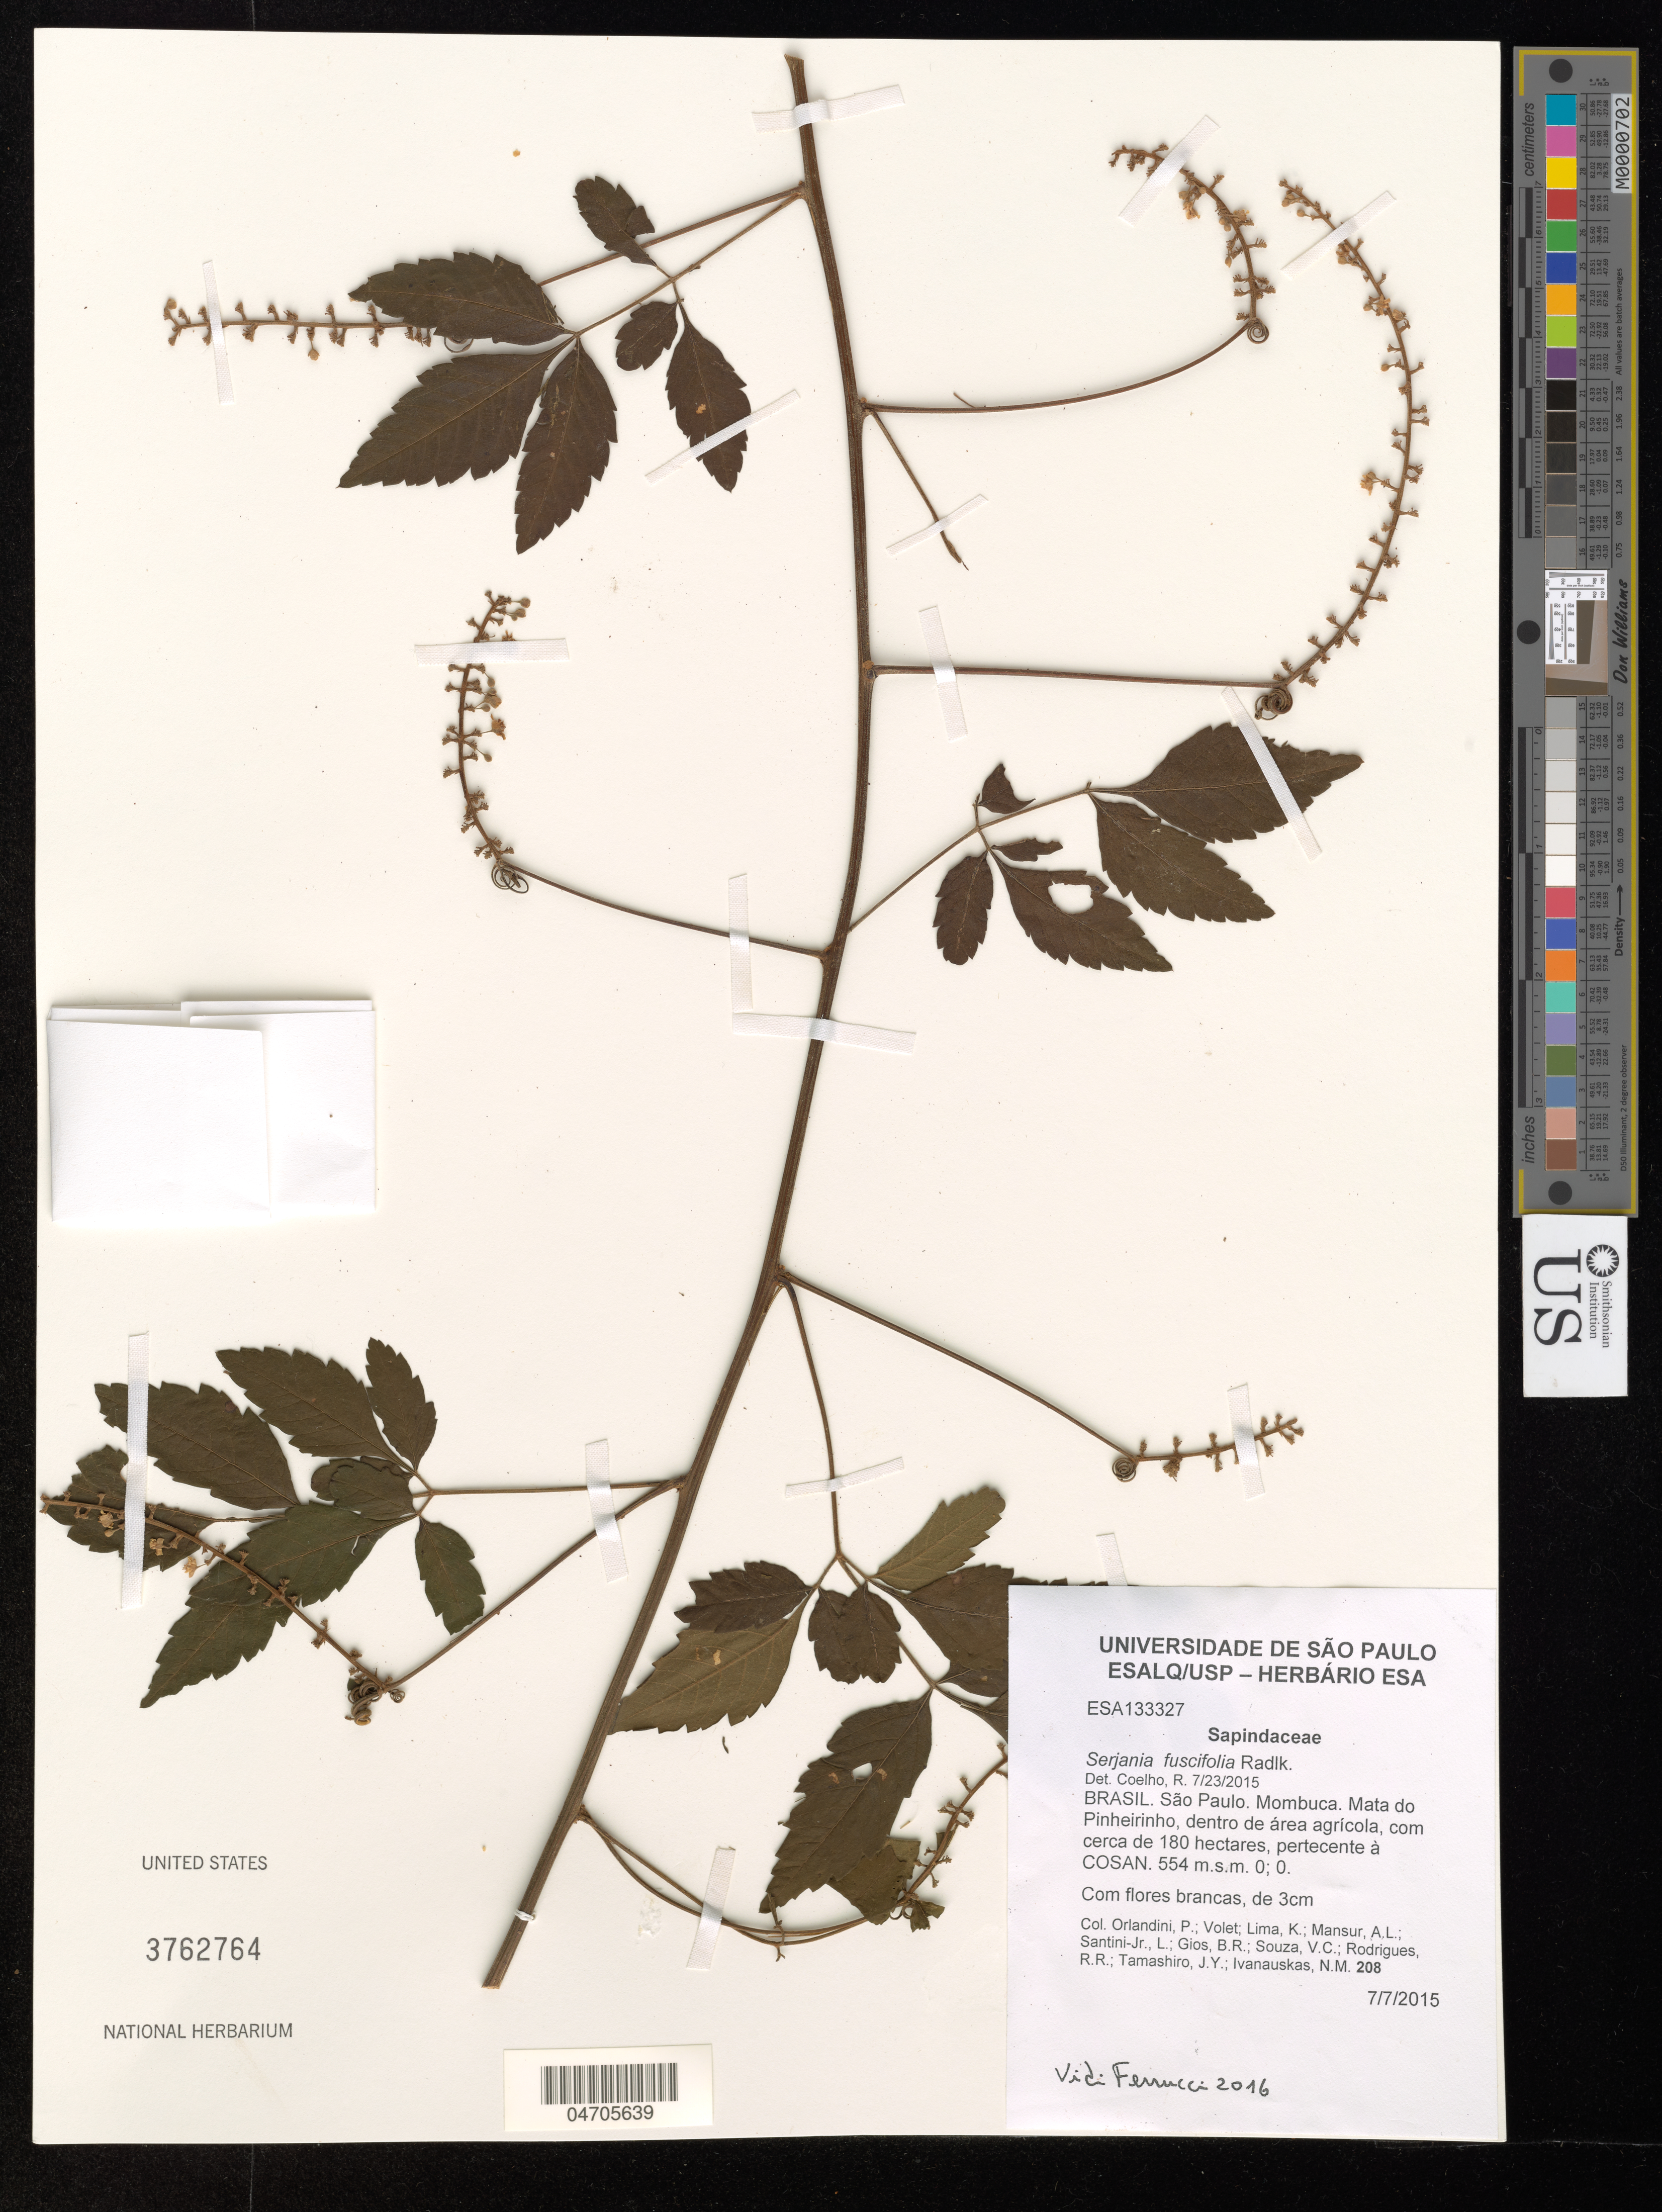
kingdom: Plantae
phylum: Tracheophyta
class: Magnoliopsida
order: Sapindales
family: Sapindaceae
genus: Serjania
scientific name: Serjania fuscifolia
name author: Radlk.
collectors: J. Shimp, Volet, B. Lincke & A. Mansur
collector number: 208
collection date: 2015-07-07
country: Brazil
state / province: São Paulo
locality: Mobuca. Mata do Pinheirinho, dentro de área agrícola, com cerca de 180 hectares, pertecente à COSAN.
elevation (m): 554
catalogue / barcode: US 3762764